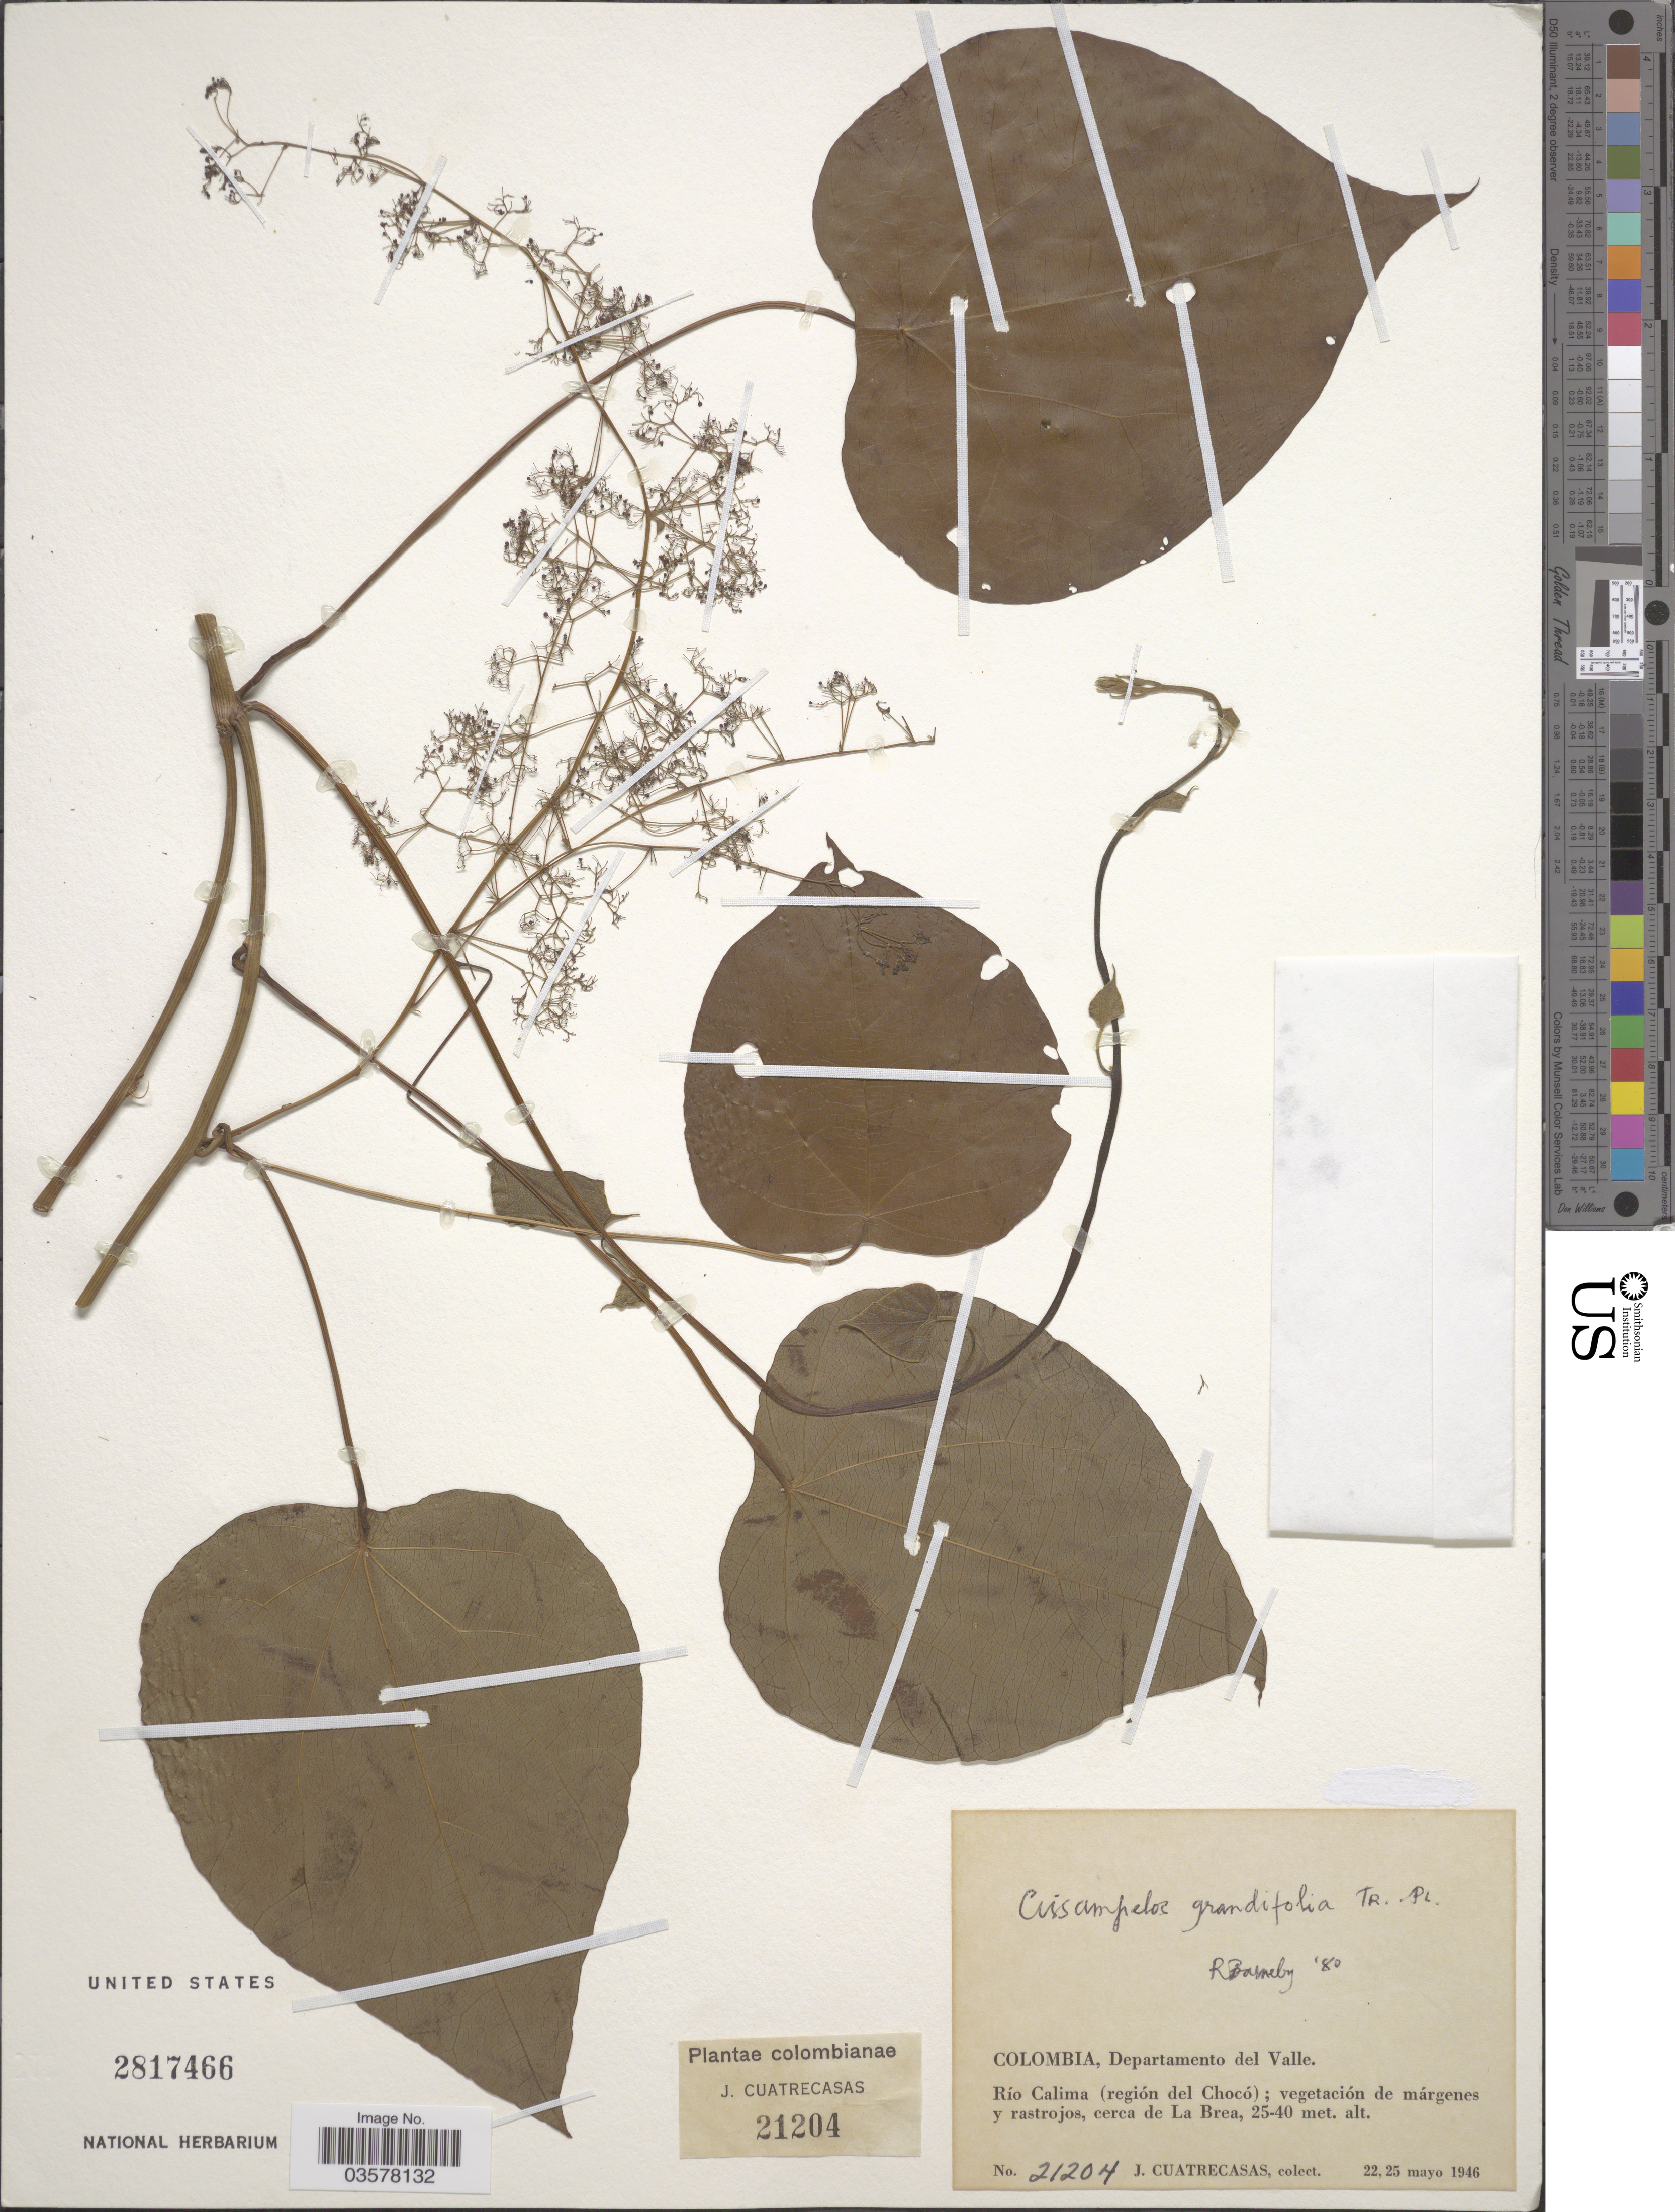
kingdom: Plantae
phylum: Tracheophyta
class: Magnoliopsida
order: Ranunculales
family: Menispermaceae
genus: Cissampelos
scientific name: Cissampelos grandifolia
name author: Triana & Planch.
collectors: J. Cuatrecasas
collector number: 21204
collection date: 1946-05-22/1946-05-25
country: Colombia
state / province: Valle del Cauca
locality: Departamento del Valle. Río Calima (región del Chocó); vegetación de márgenes y rastrojos, cerca de La Brea.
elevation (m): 25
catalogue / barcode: US 2817466